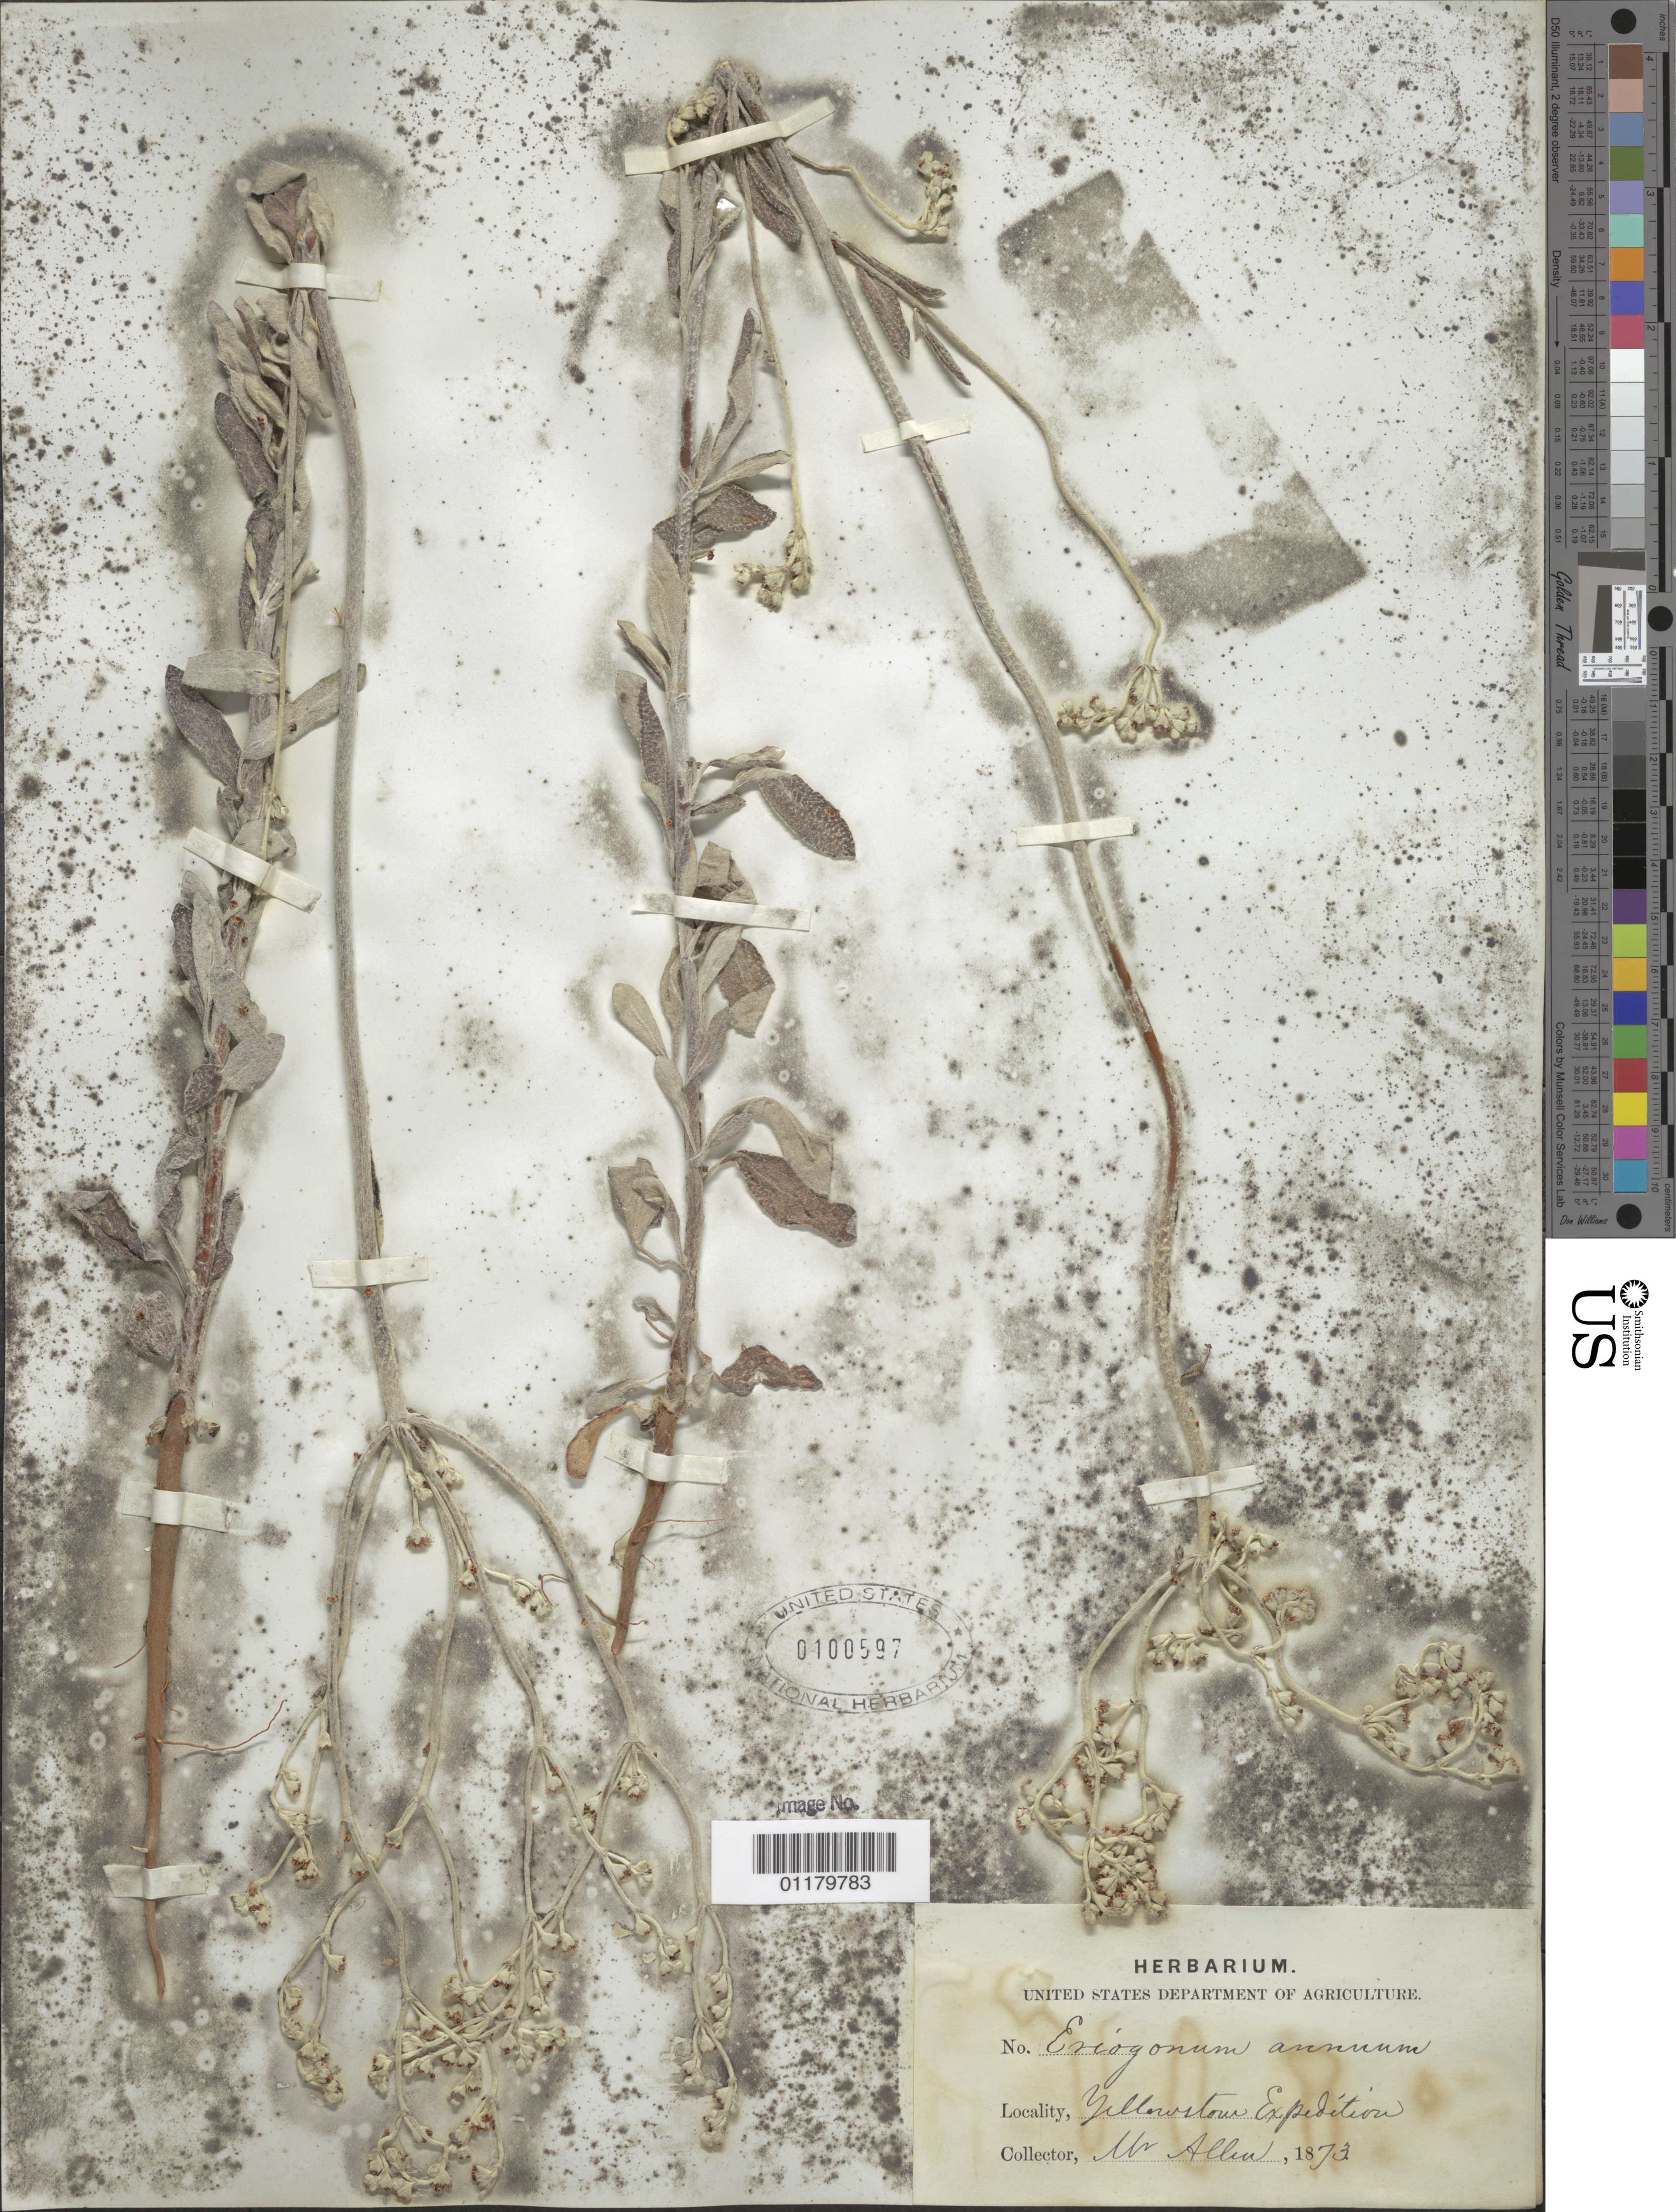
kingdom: Plantae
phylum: Tracheophyta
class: Magnoliopsida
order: Caryophyllales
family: Polygonaceae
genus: Eriogonum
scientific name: Eriogonum annuum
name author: Nutt.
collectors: -- Allen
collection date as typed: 1873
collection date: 1873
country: United States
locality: Yellowstone Exp.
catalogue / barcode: US 100597